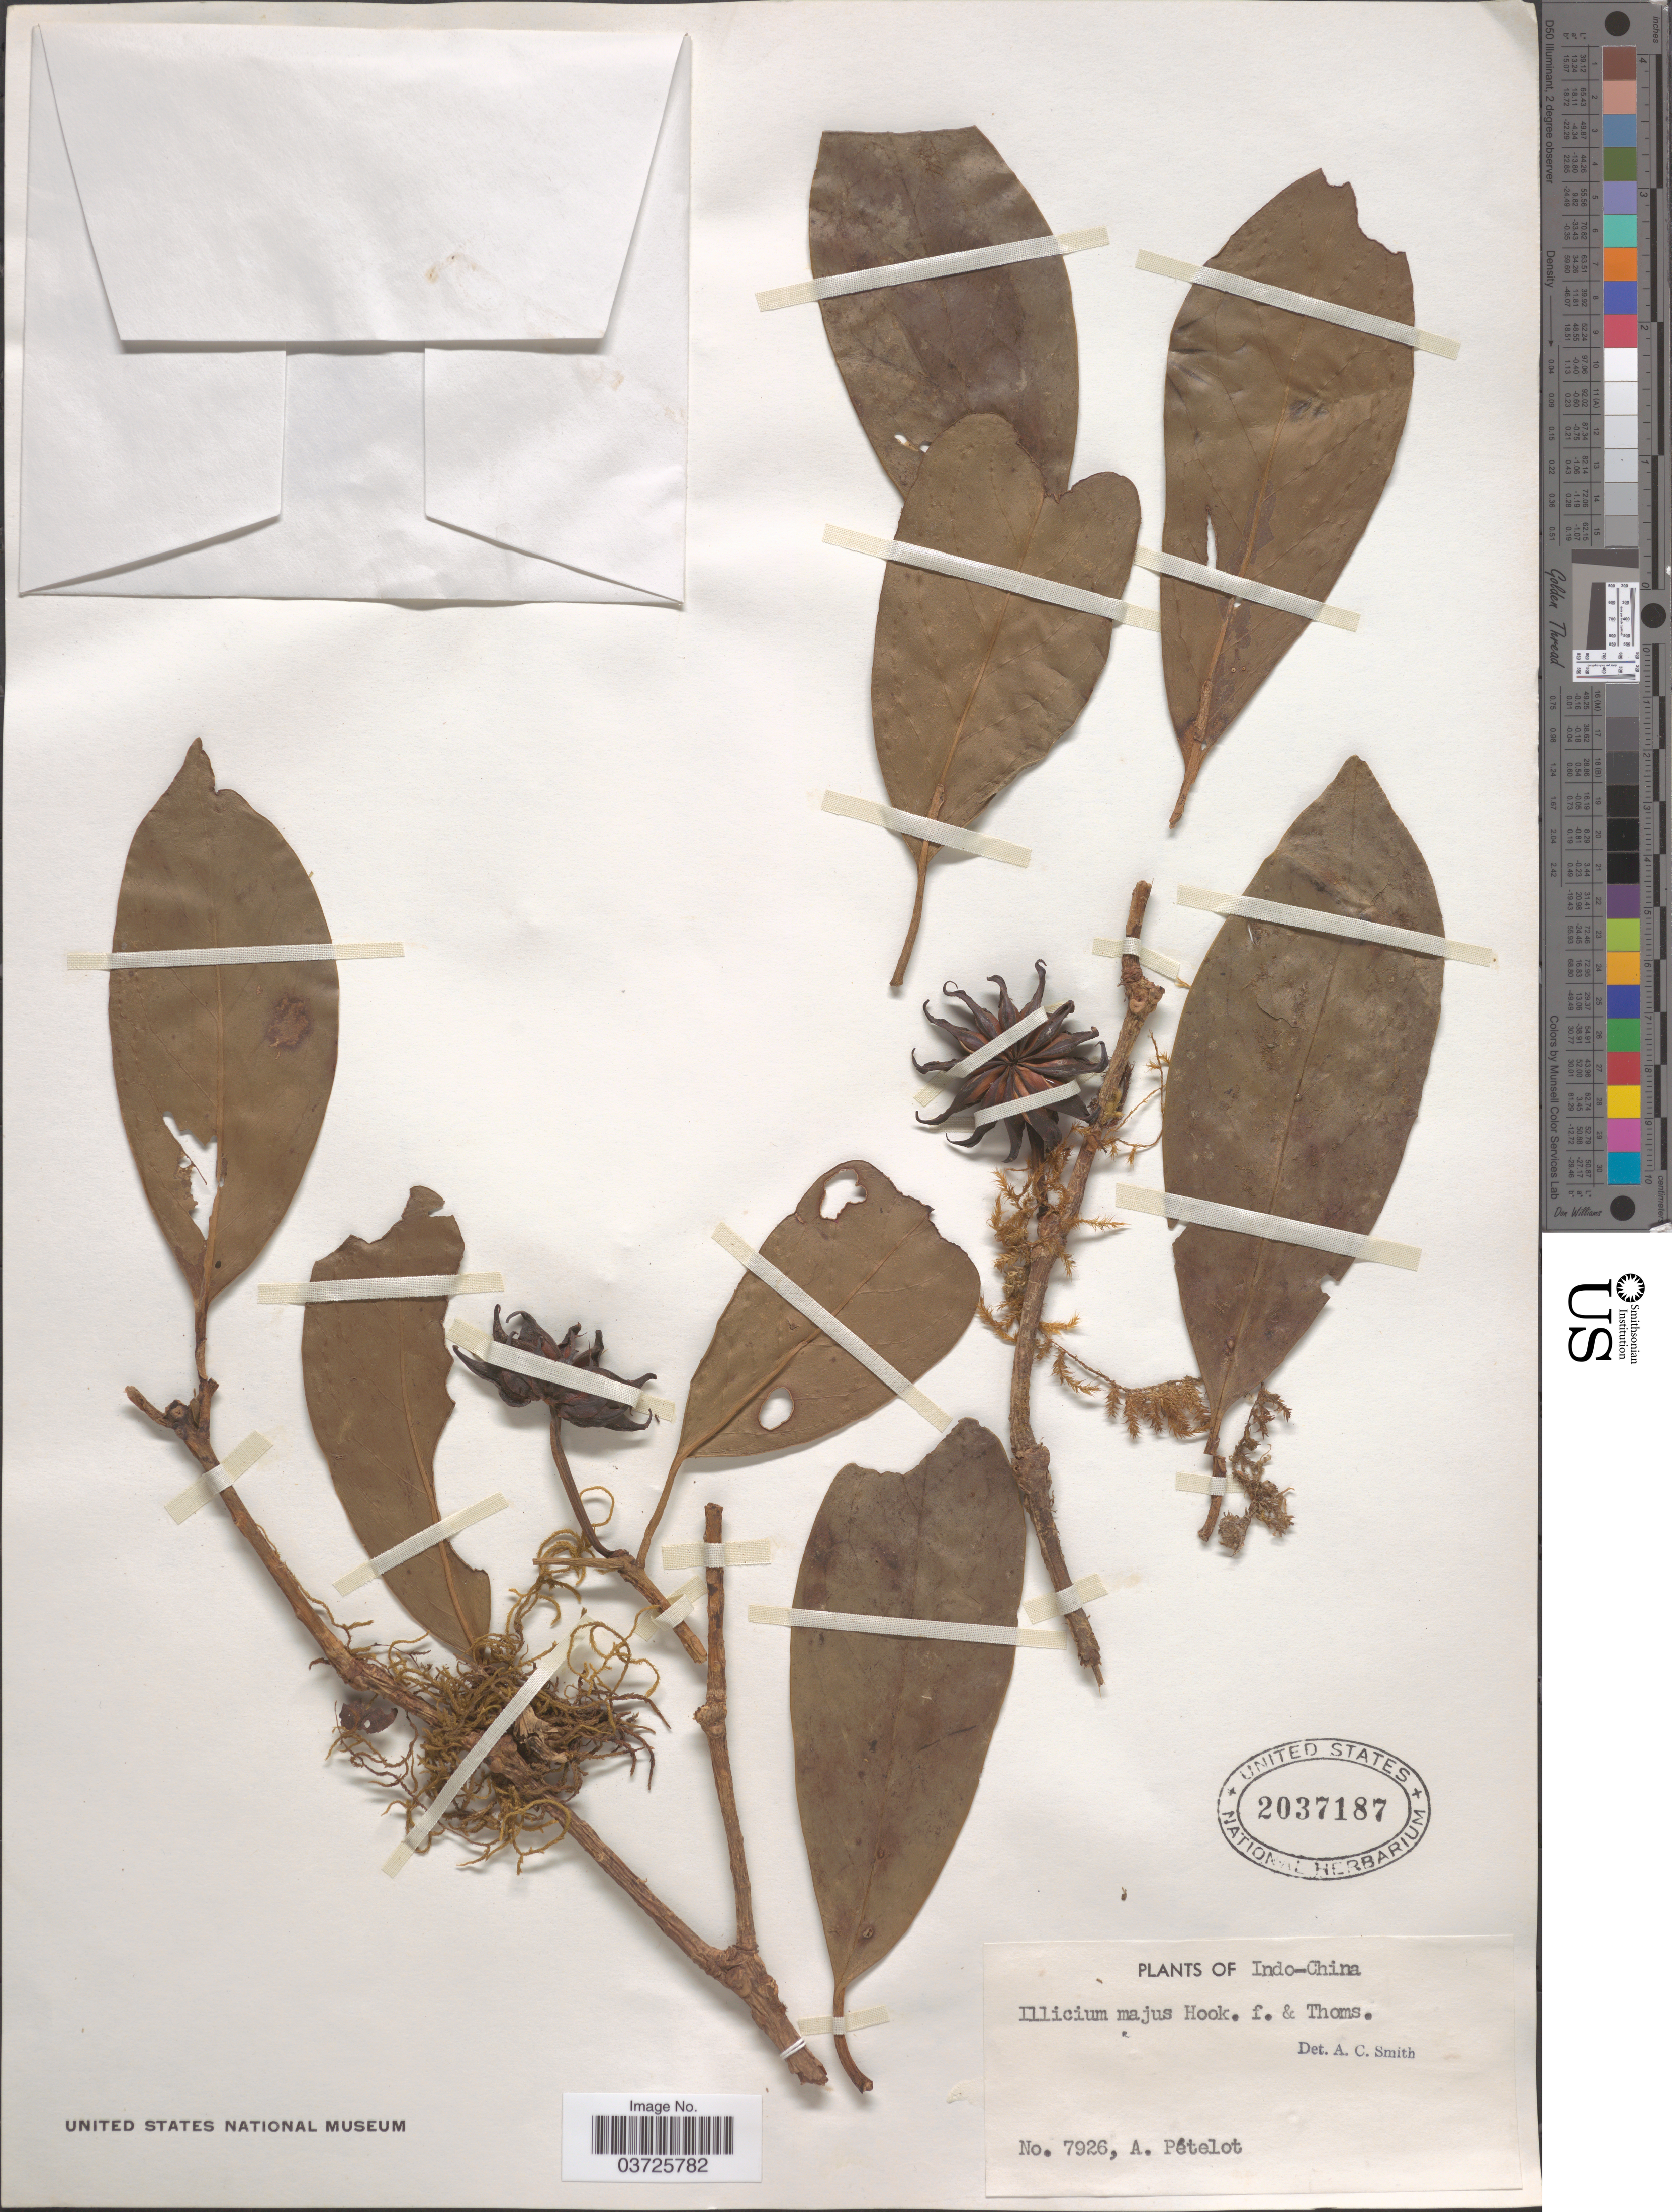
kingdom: Plantae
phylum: Tracheophyta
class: Magnoliopsida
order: Austrobaileyales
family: Schisandraceae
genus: Illicium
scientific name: Illicium majus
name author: Hook. f. & Thomson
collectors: A. Petelot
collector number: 7926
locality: Indo-China.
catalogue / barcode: US 2037187